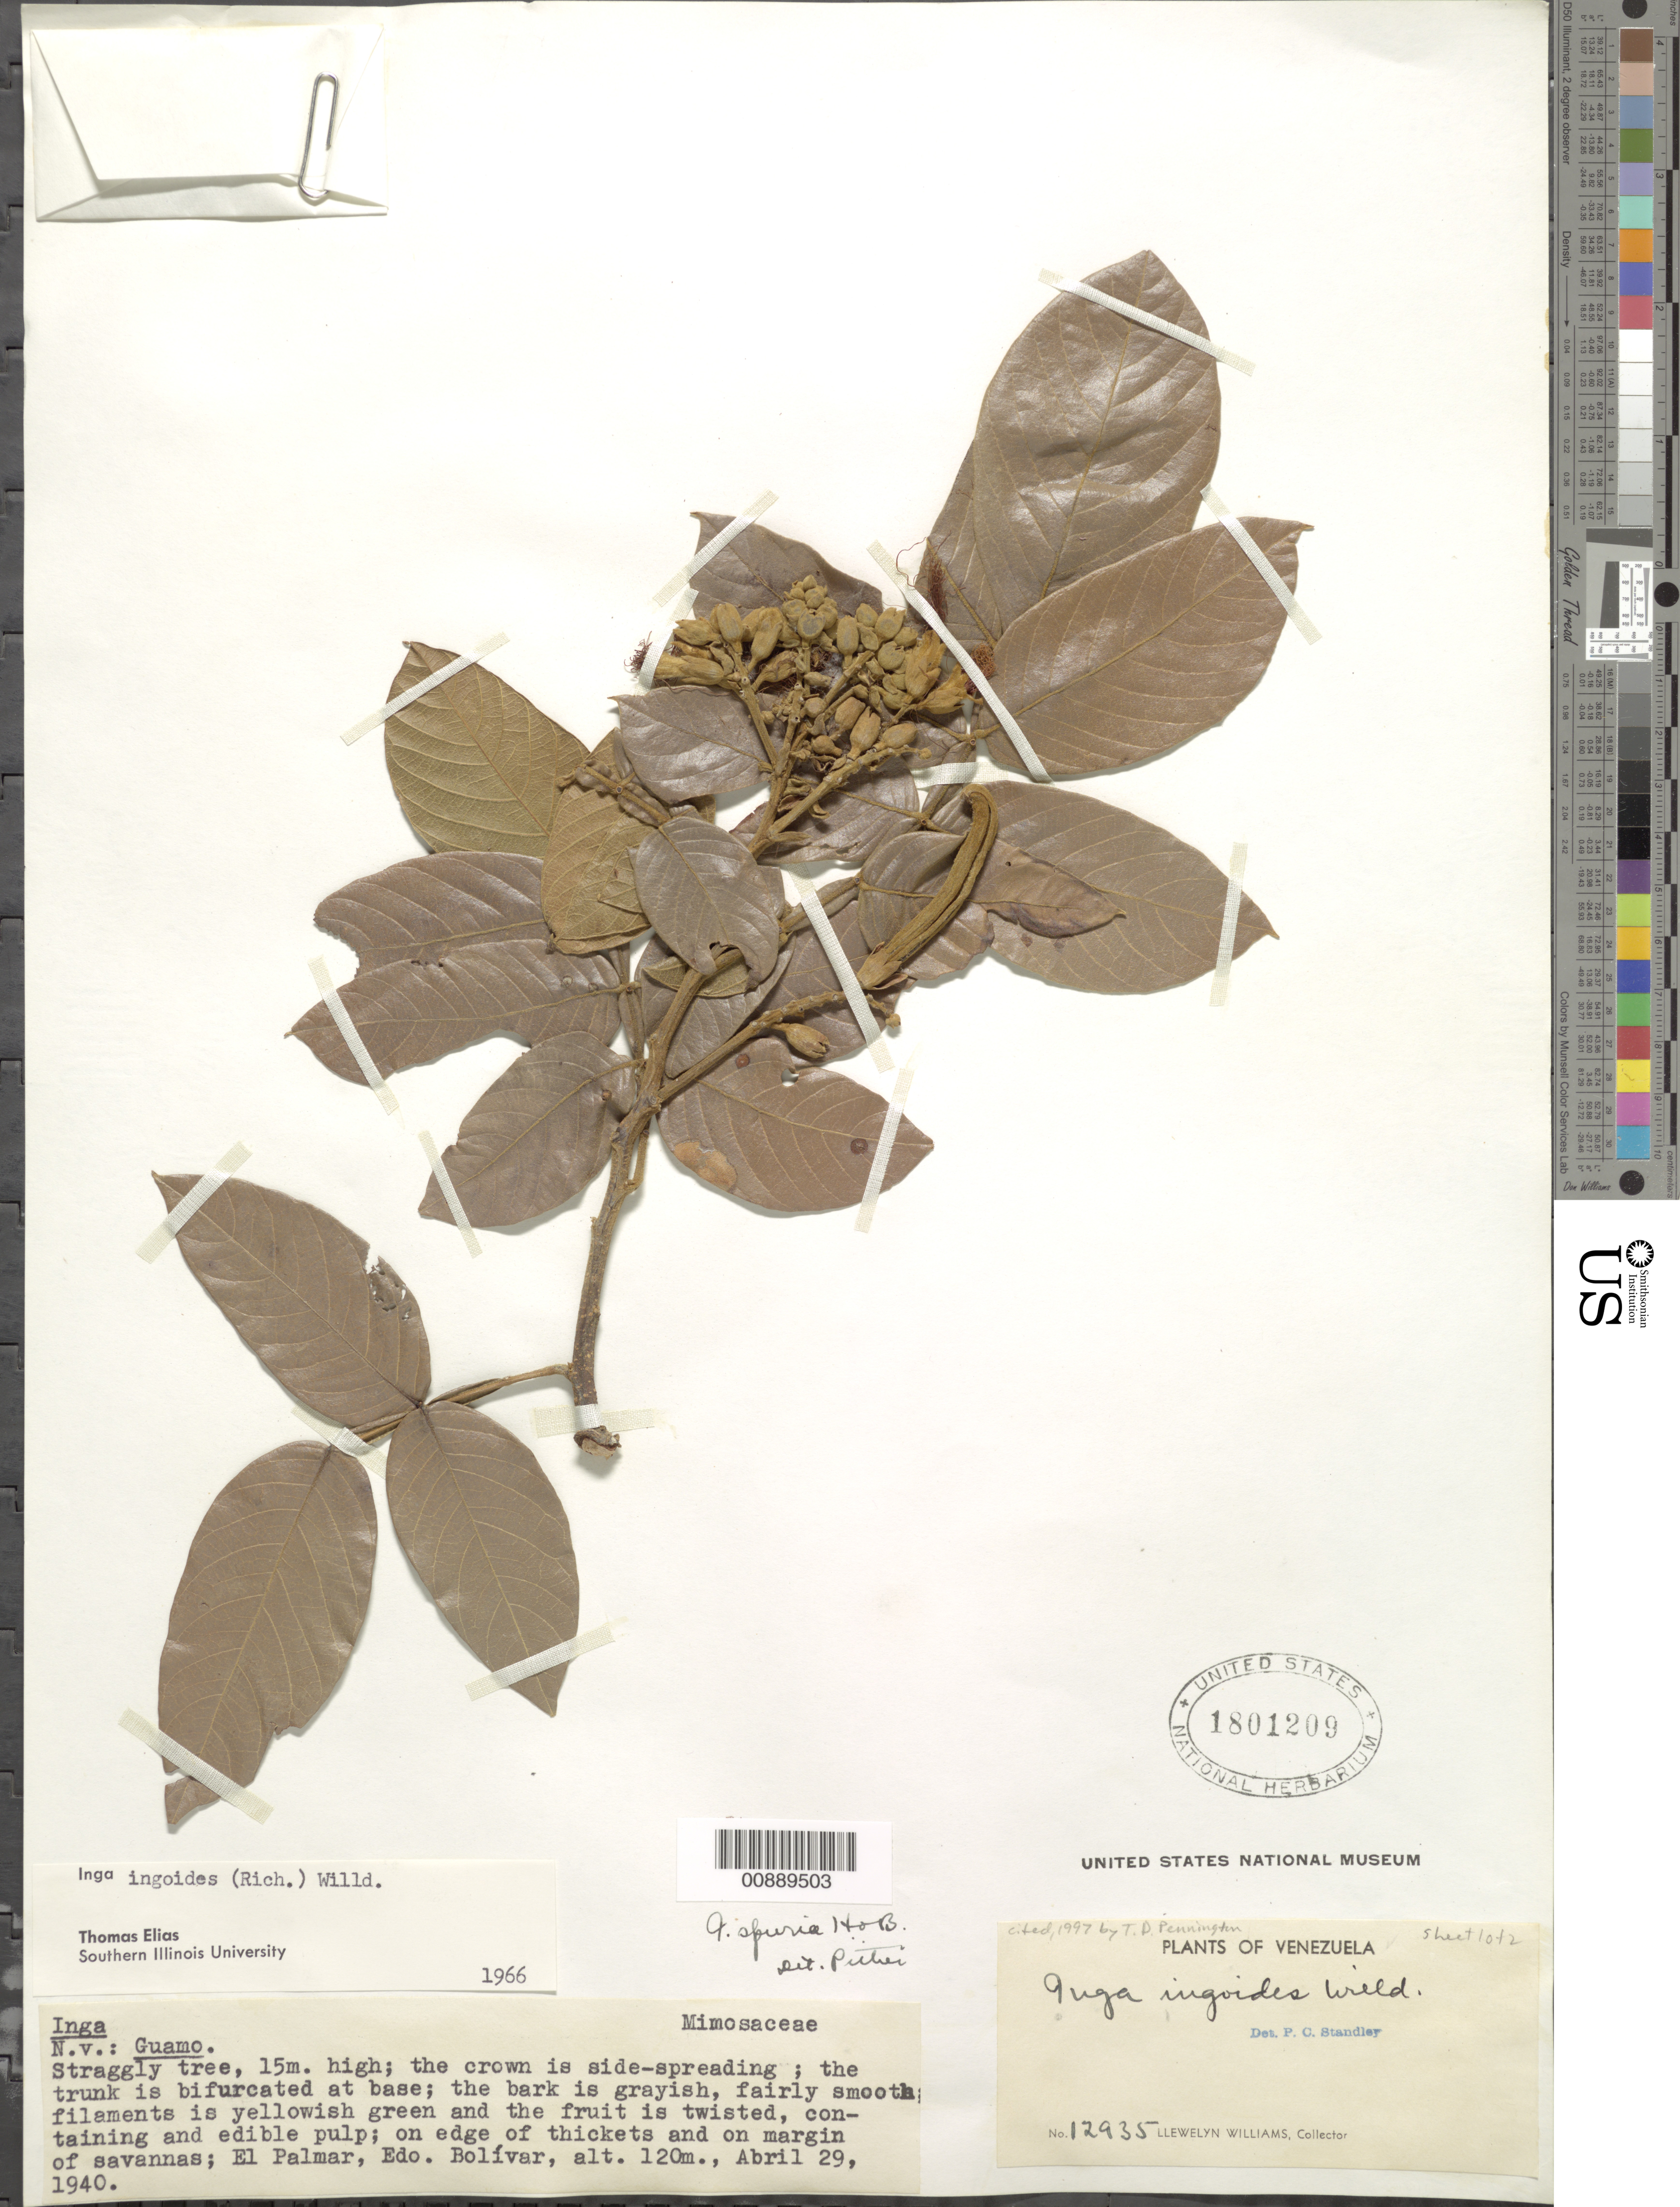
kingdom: Plantae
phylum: Tracheophyta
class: Magnoliopsida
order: Fabales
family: Fabaceae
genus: Inga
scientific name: Inga ingoides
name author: (Rich.) Willd.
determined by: Elias, Thomas S.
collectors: Ll. Williams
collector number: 12935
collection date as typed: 29-Apr-40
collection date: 1940-04-29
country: Venezuela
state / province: Bolívar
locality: El Palmar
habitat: Edge of thickets and on margin of savannas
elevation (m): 120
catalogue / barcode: US 1801209